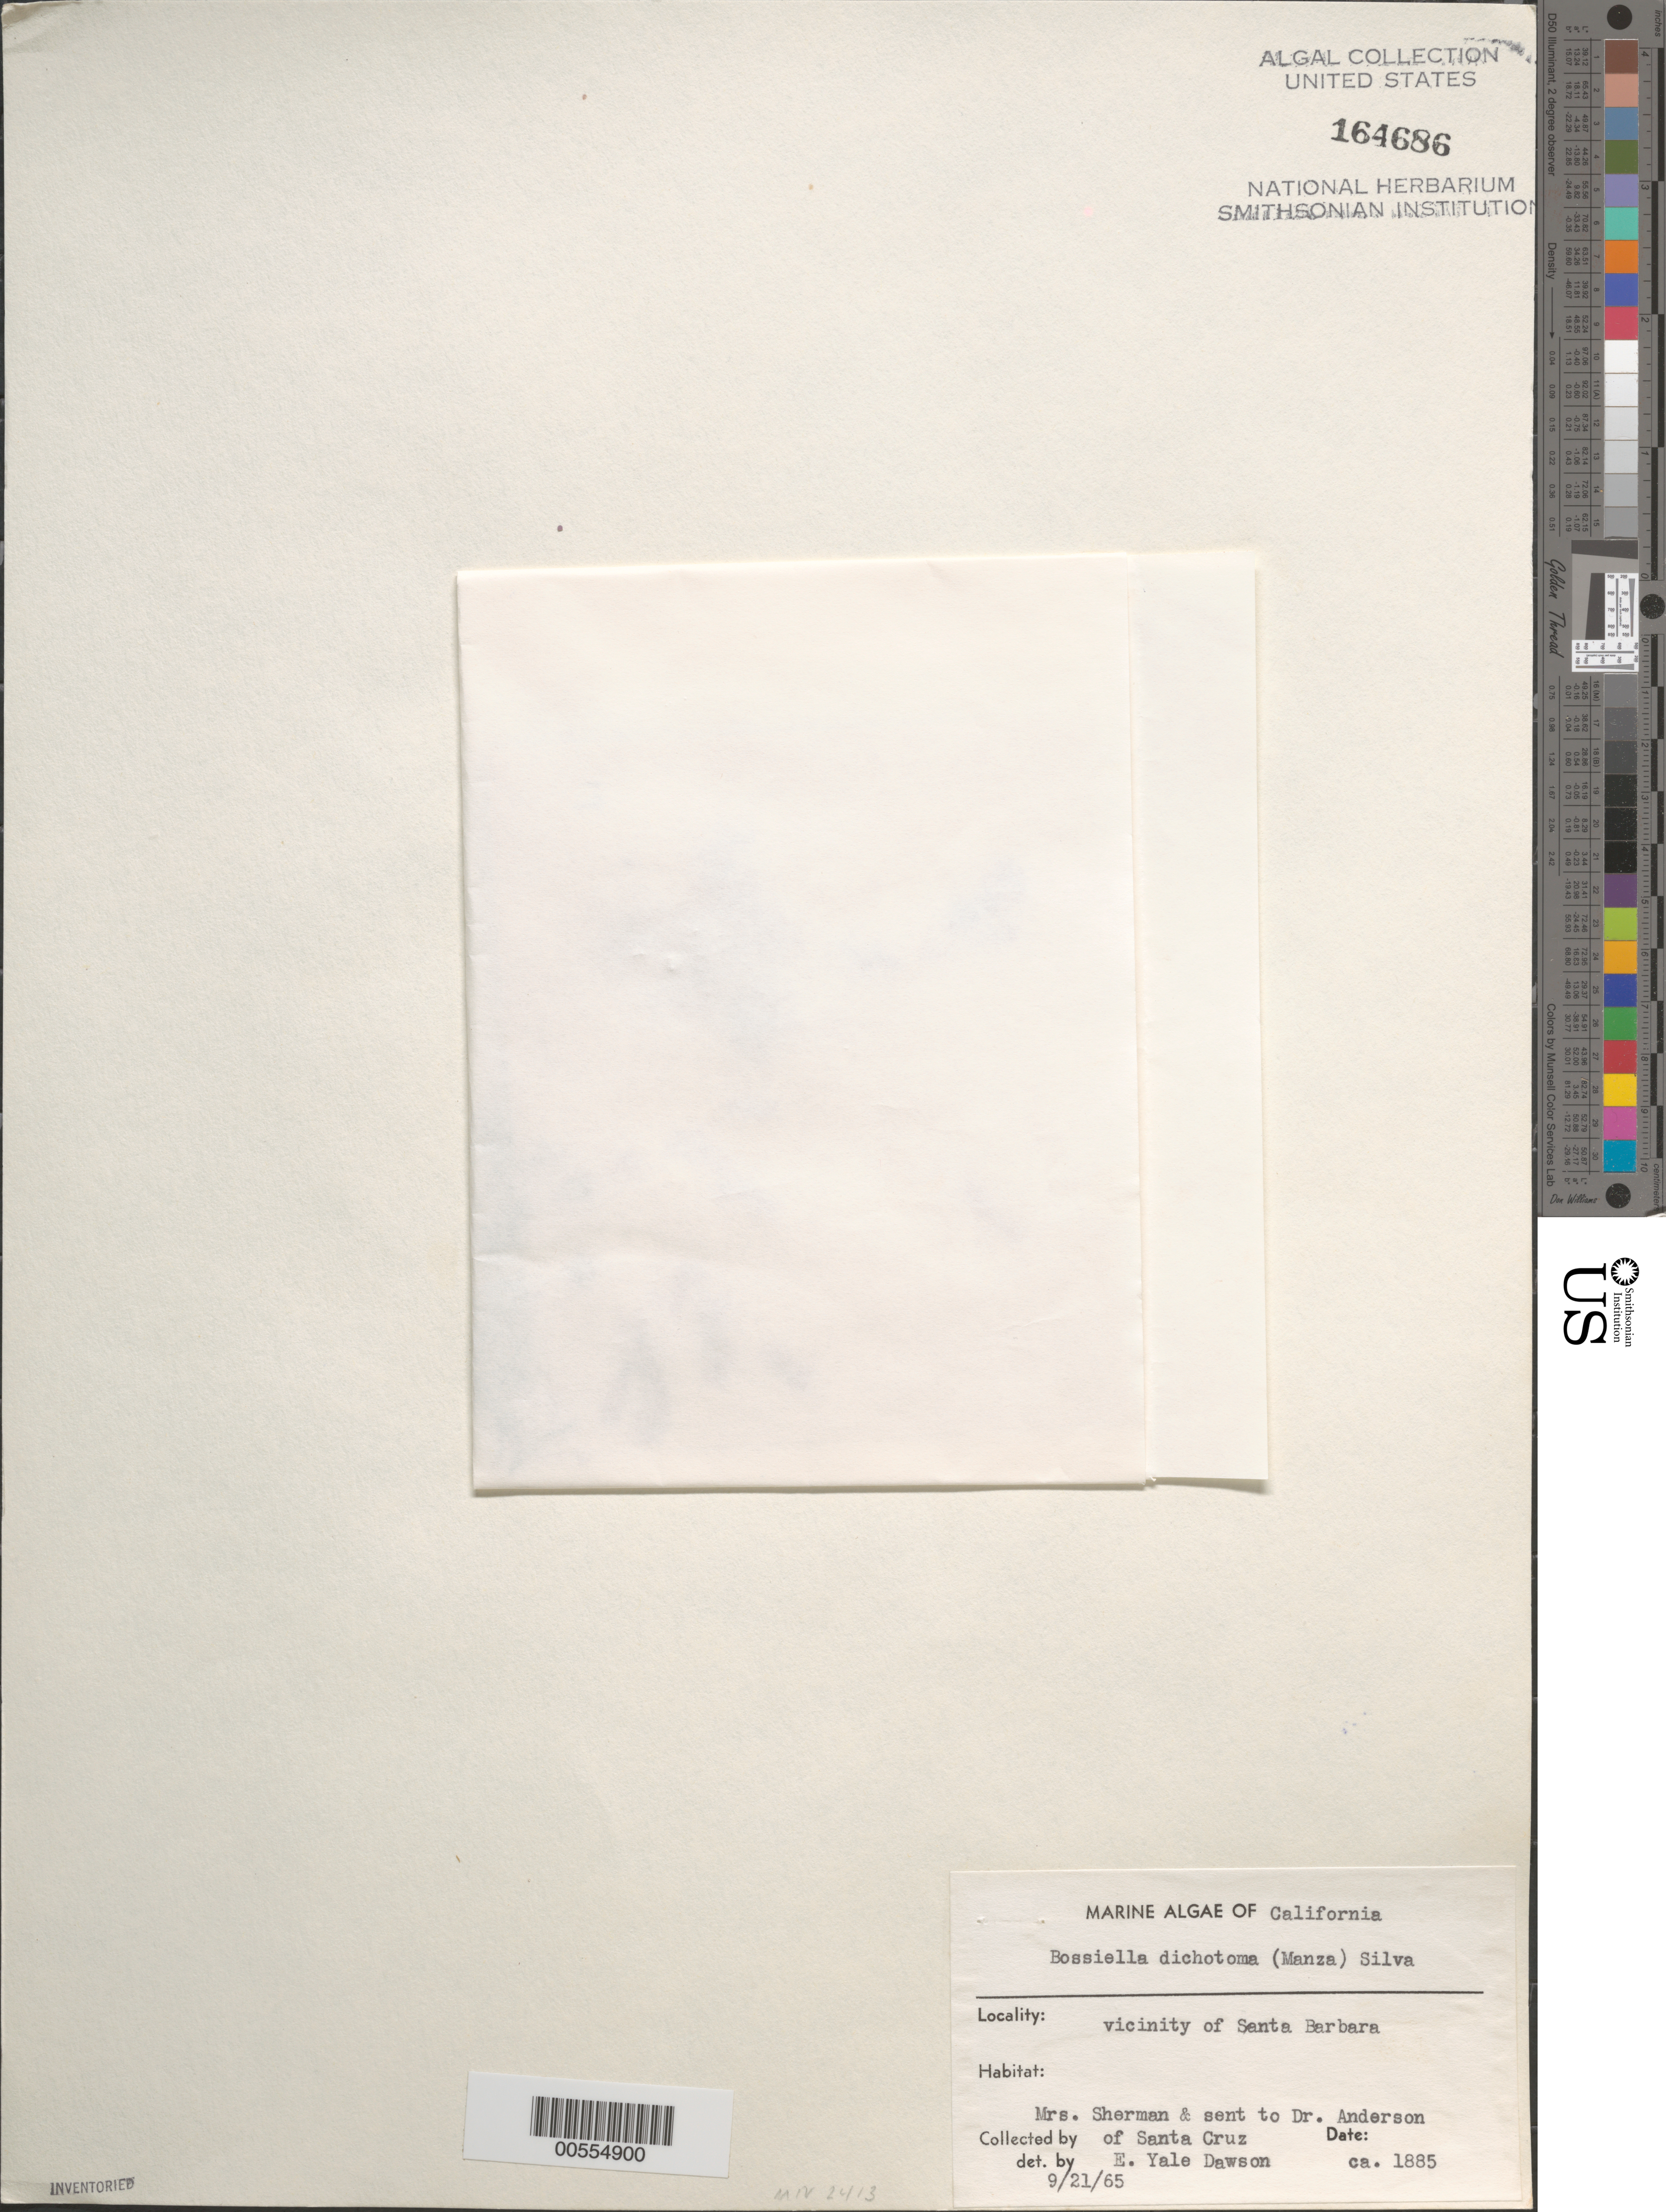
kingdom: Plantae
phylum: Rhodophyta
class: Florideophyceae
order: Corallinales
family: Corallinaceae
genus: Bossiella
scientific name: Bossiella dichotoma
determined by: Dawson, E. Y.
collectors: M. Sherman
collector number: Neushul 2413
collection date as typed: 1885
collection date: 1885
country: United States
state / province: California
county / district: Santa Barbara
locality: Santa Barbara area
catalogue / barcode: US 164686